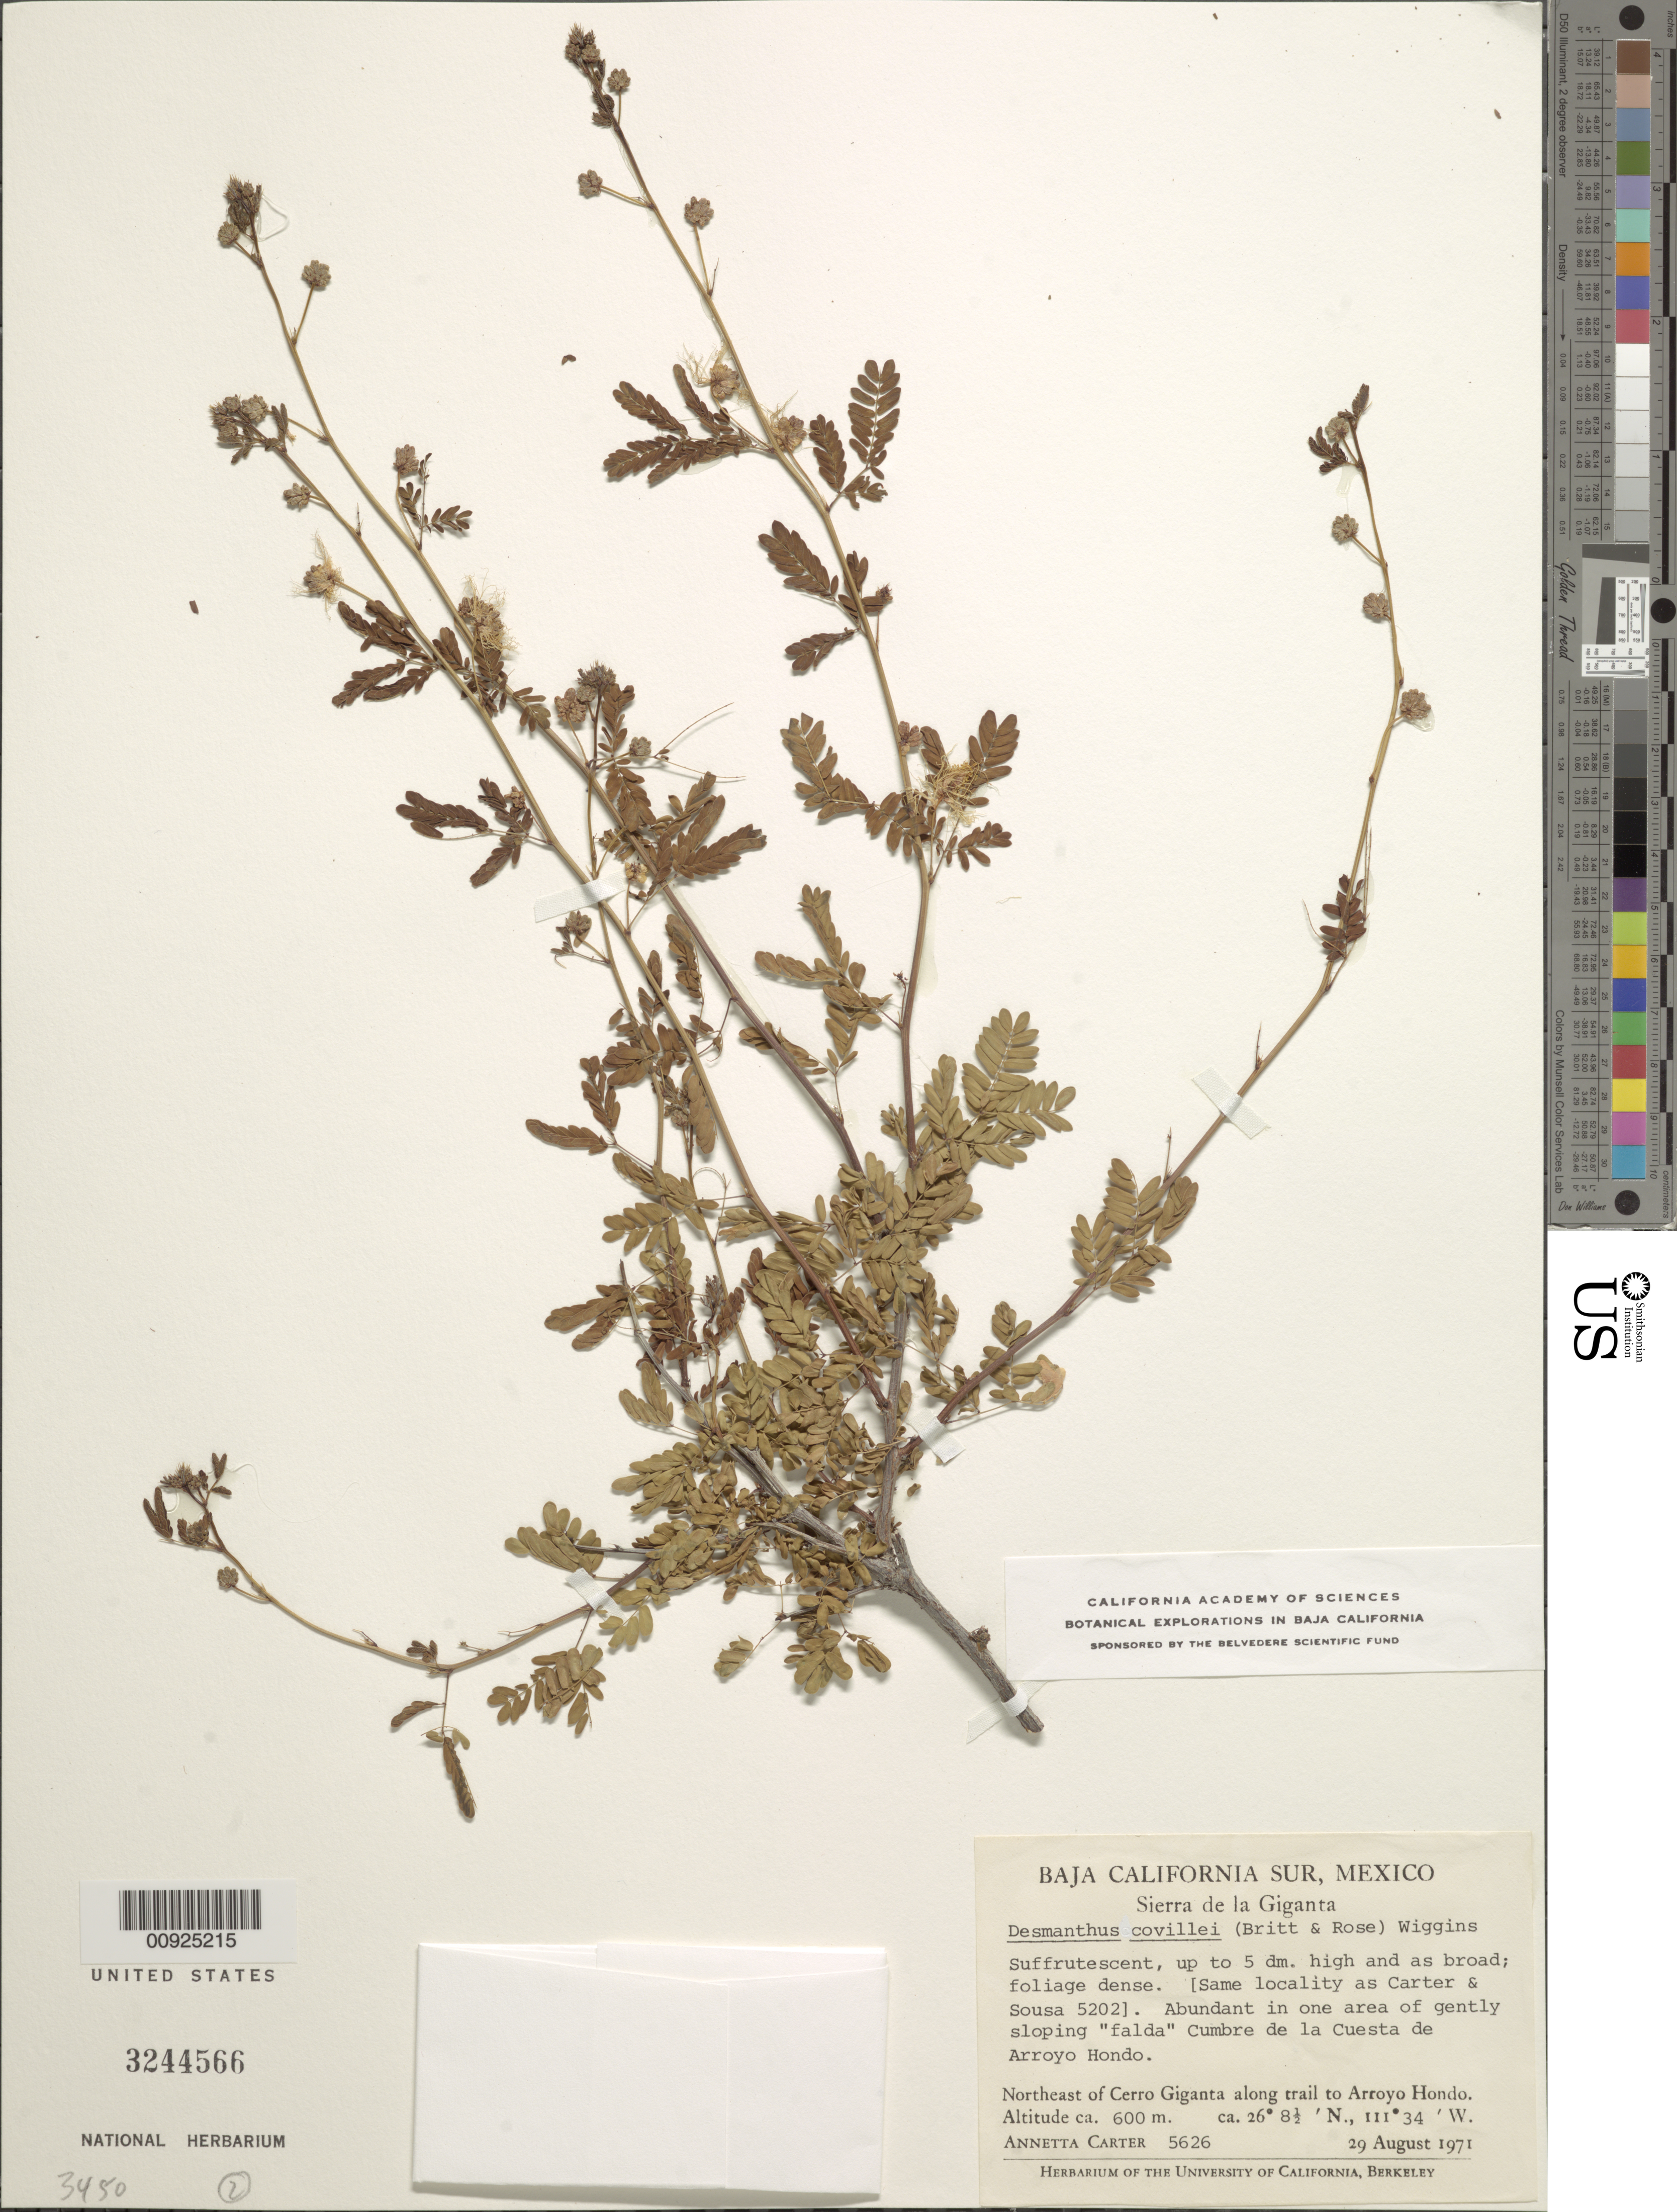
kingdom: Plantae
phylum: Tracheophyta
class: Magnoliopsida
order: Fabales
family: Fabaceae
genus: Desmanthus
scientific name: Desmanthus covillei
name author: (Britton) Wiggins ex B.L. Turner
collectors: A. Carter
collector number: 5626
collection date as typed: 29 Aug 1971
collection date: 1971-08-29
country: Mexico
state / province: Baja California Sur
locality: Northeast of Cerro Giganta along trail to Arroyo Hondo. Baja California Sur. Sierra de la Giganta.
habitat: Abundant in one area of gently sloping "falda" Cumbre de la Cuesta de Arroyo Hondo.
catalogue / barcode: US 3244566